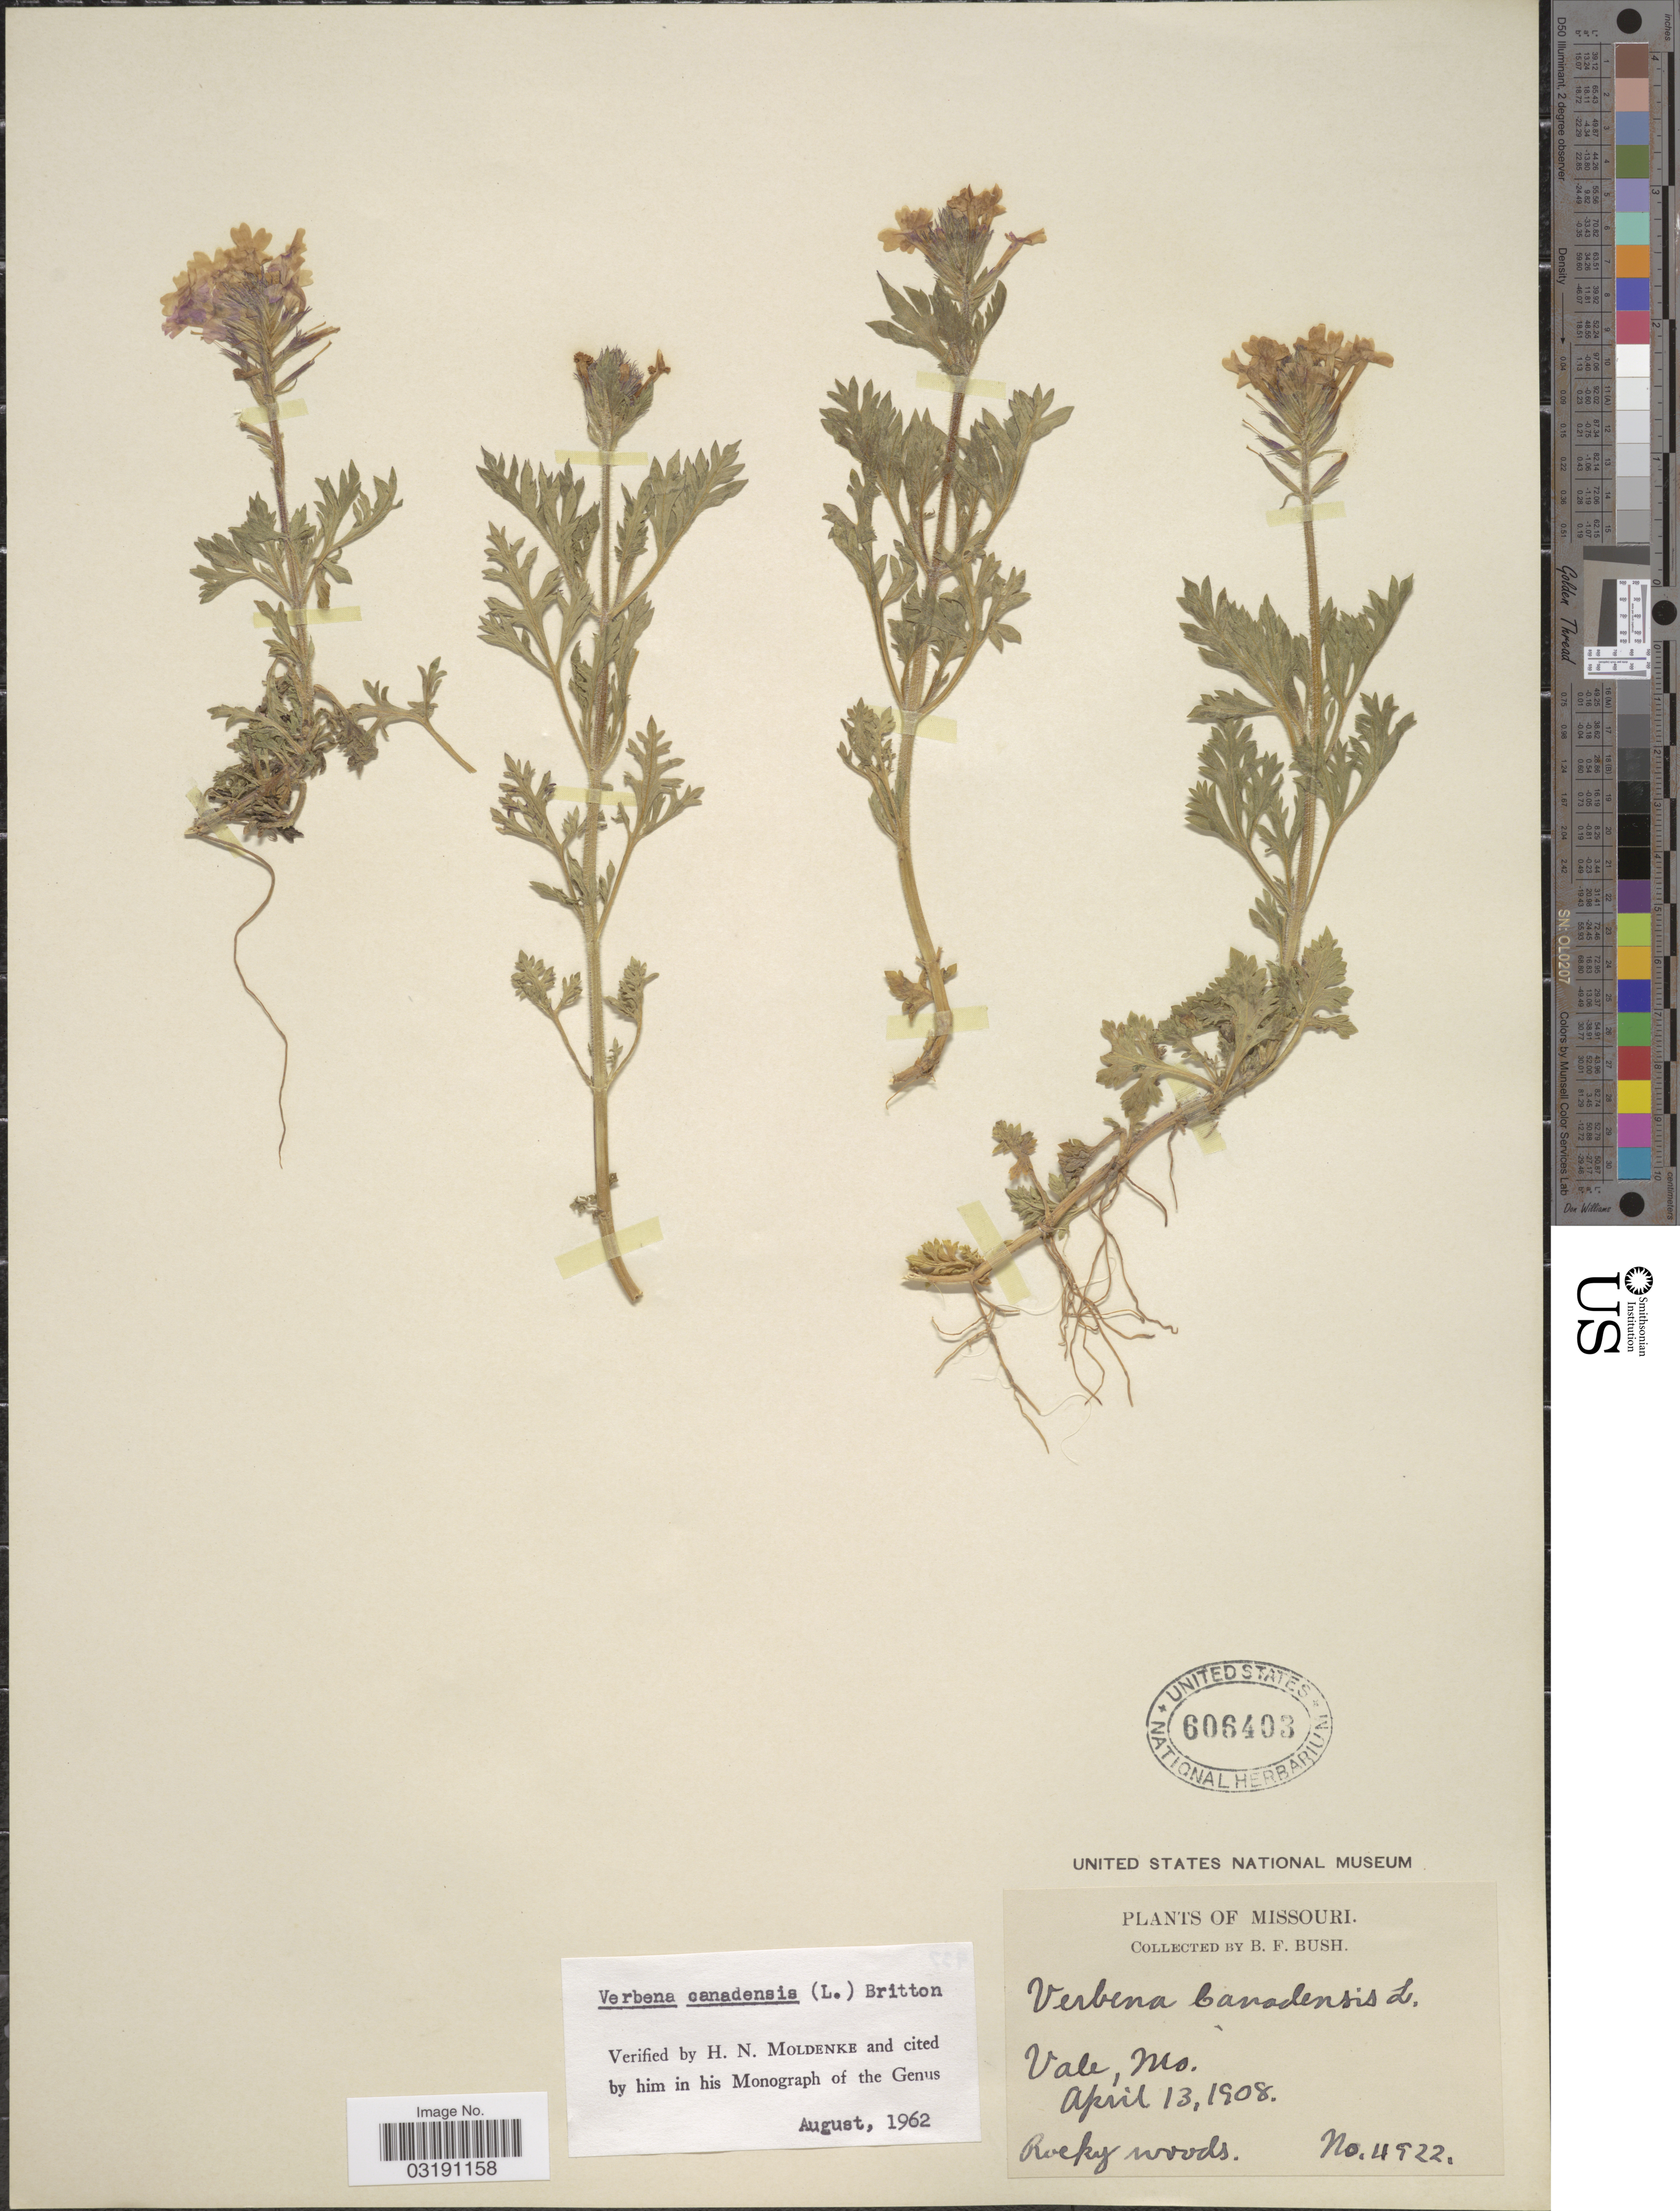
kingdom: Plantae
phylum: Tracheophyta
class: Magnoliopsida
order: Lamiales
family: Verbenaceae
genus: Verbena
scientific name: Verbena canadensis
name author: (L.) Britton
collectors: B. F. Bush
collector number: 4922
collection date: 1908-04-13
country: United States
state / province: Missouri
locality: Vale.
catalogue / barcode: US 606403